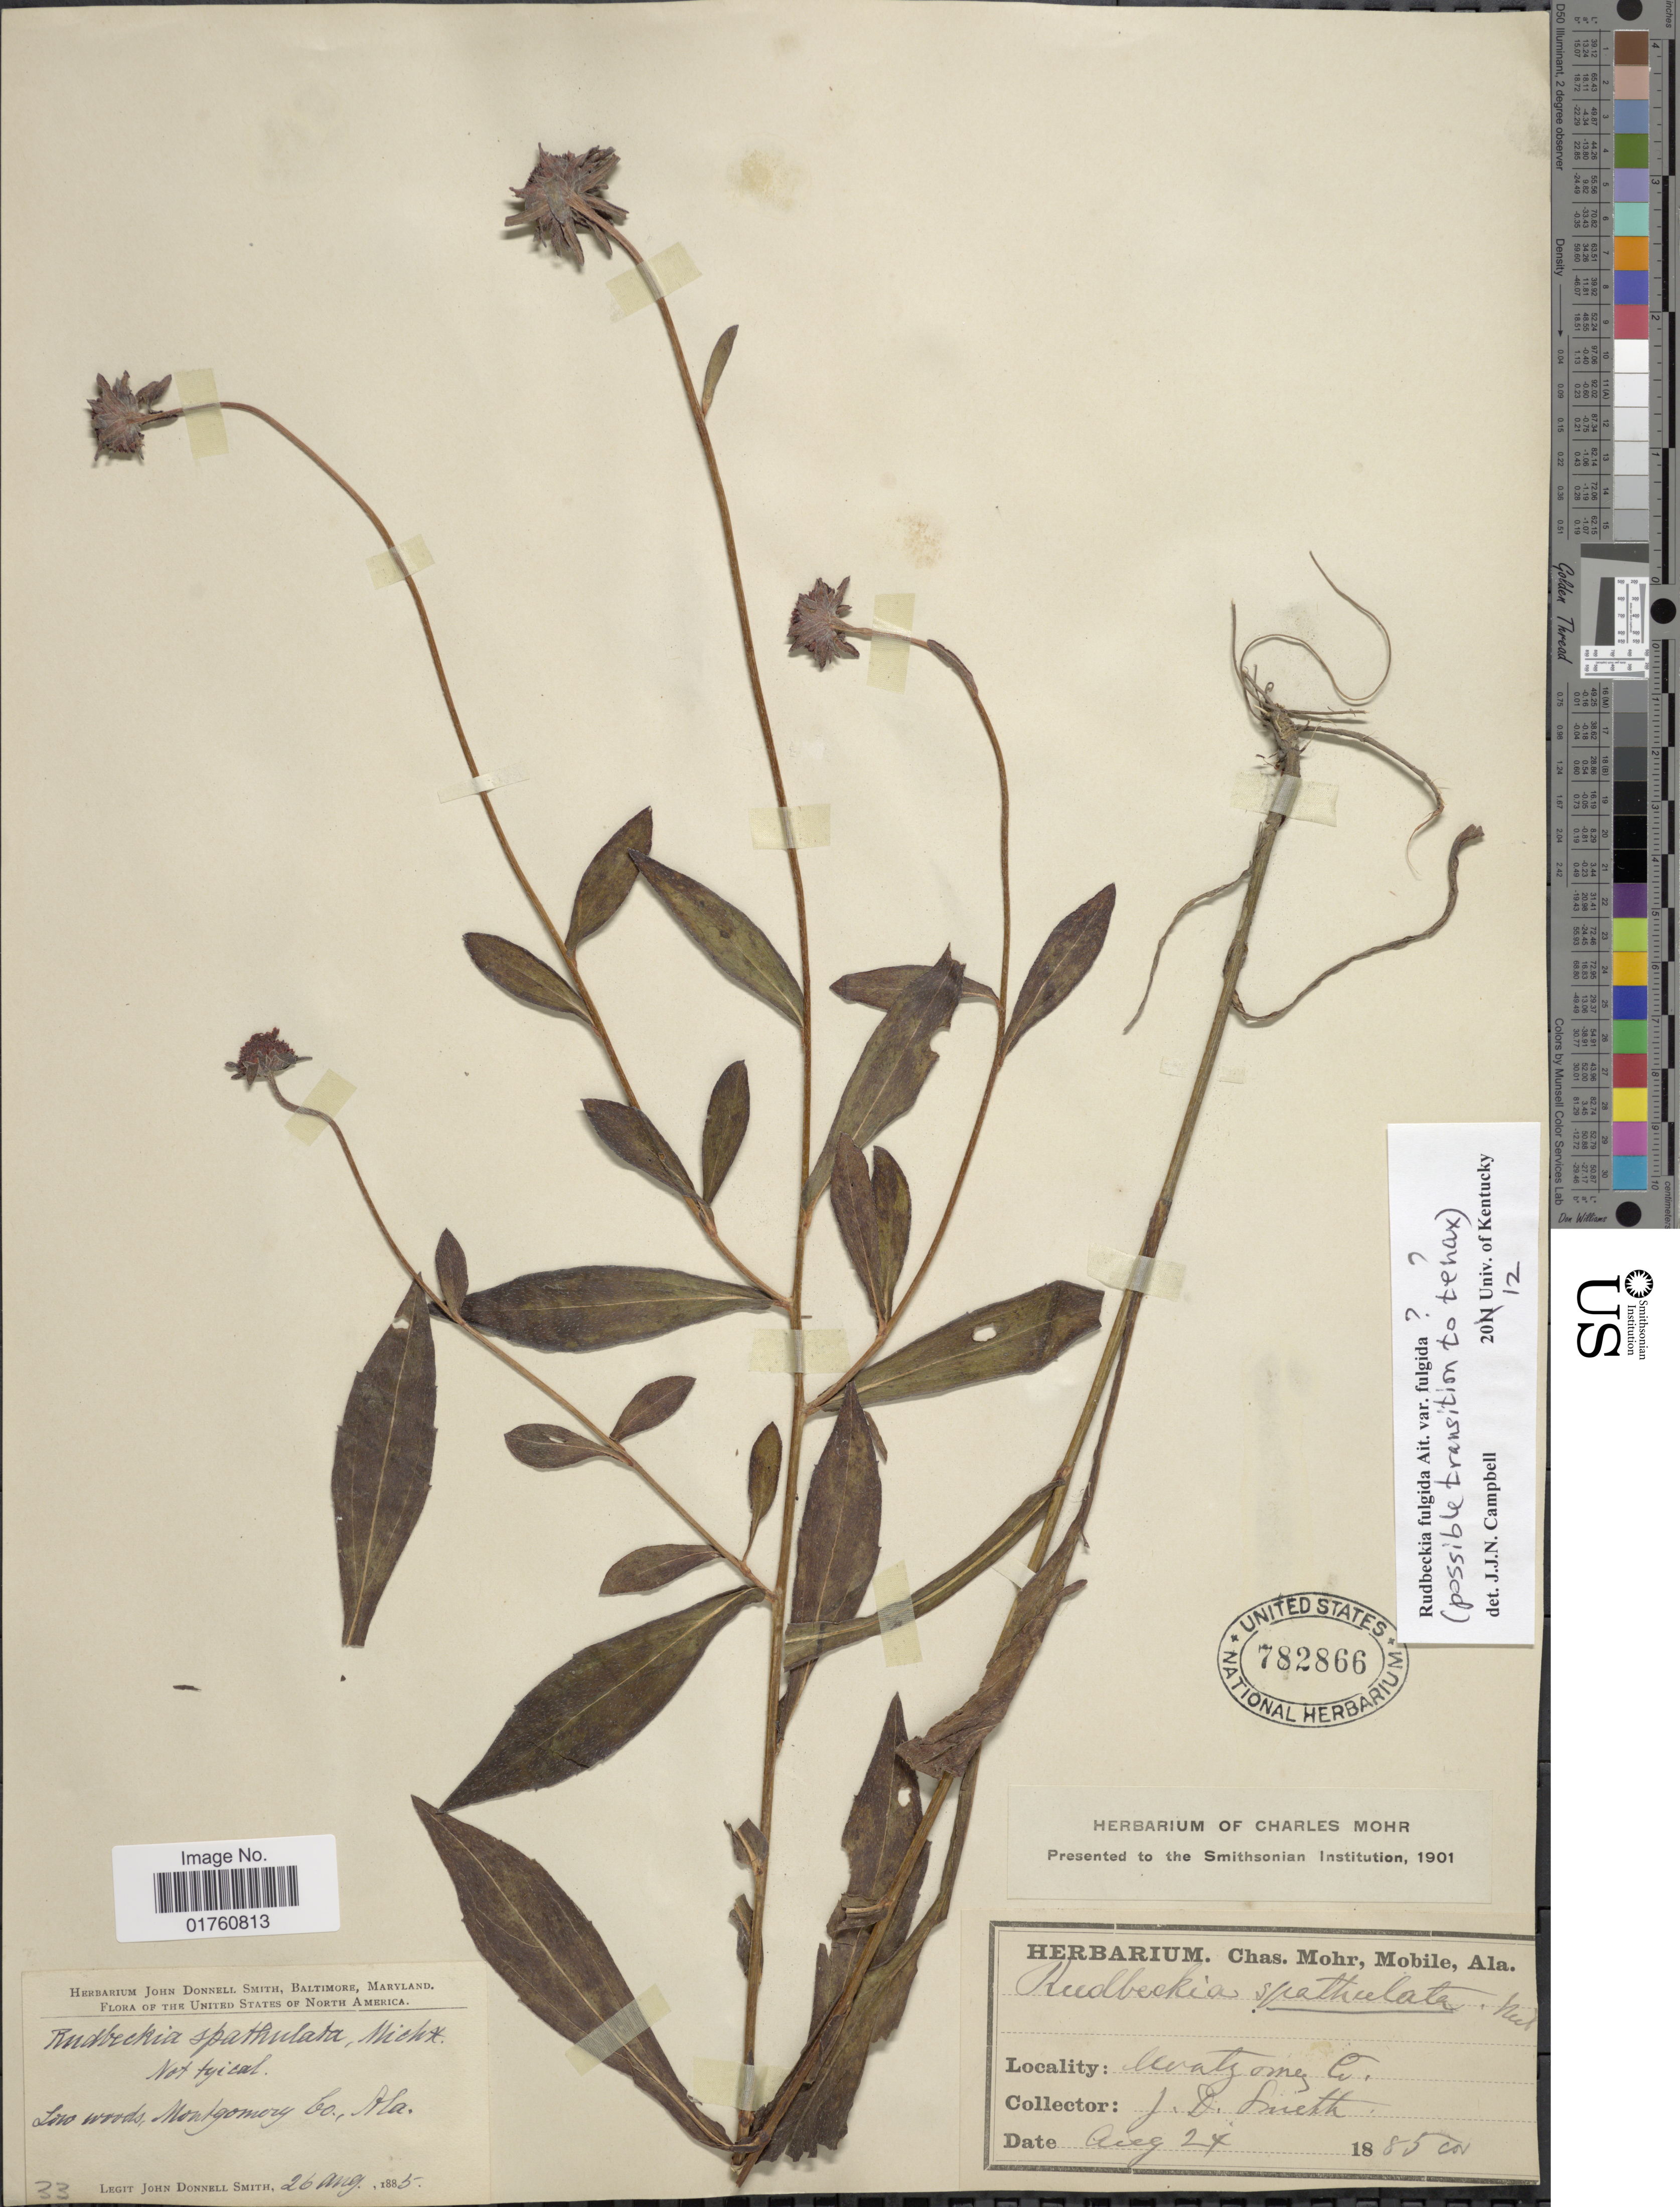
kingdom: Plantae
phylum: Tracheophyta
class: Magnoliopsida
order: Asterales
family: Asteraceae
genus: Rudbeckia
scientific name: Rudbeckia fulgida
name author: Aiton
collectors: J. Donnell Smith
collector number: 33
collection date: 1885-08-26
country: United States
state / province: Alabama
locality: The United States of North America, Low woods, Montgomery Co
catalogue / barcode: US 782866